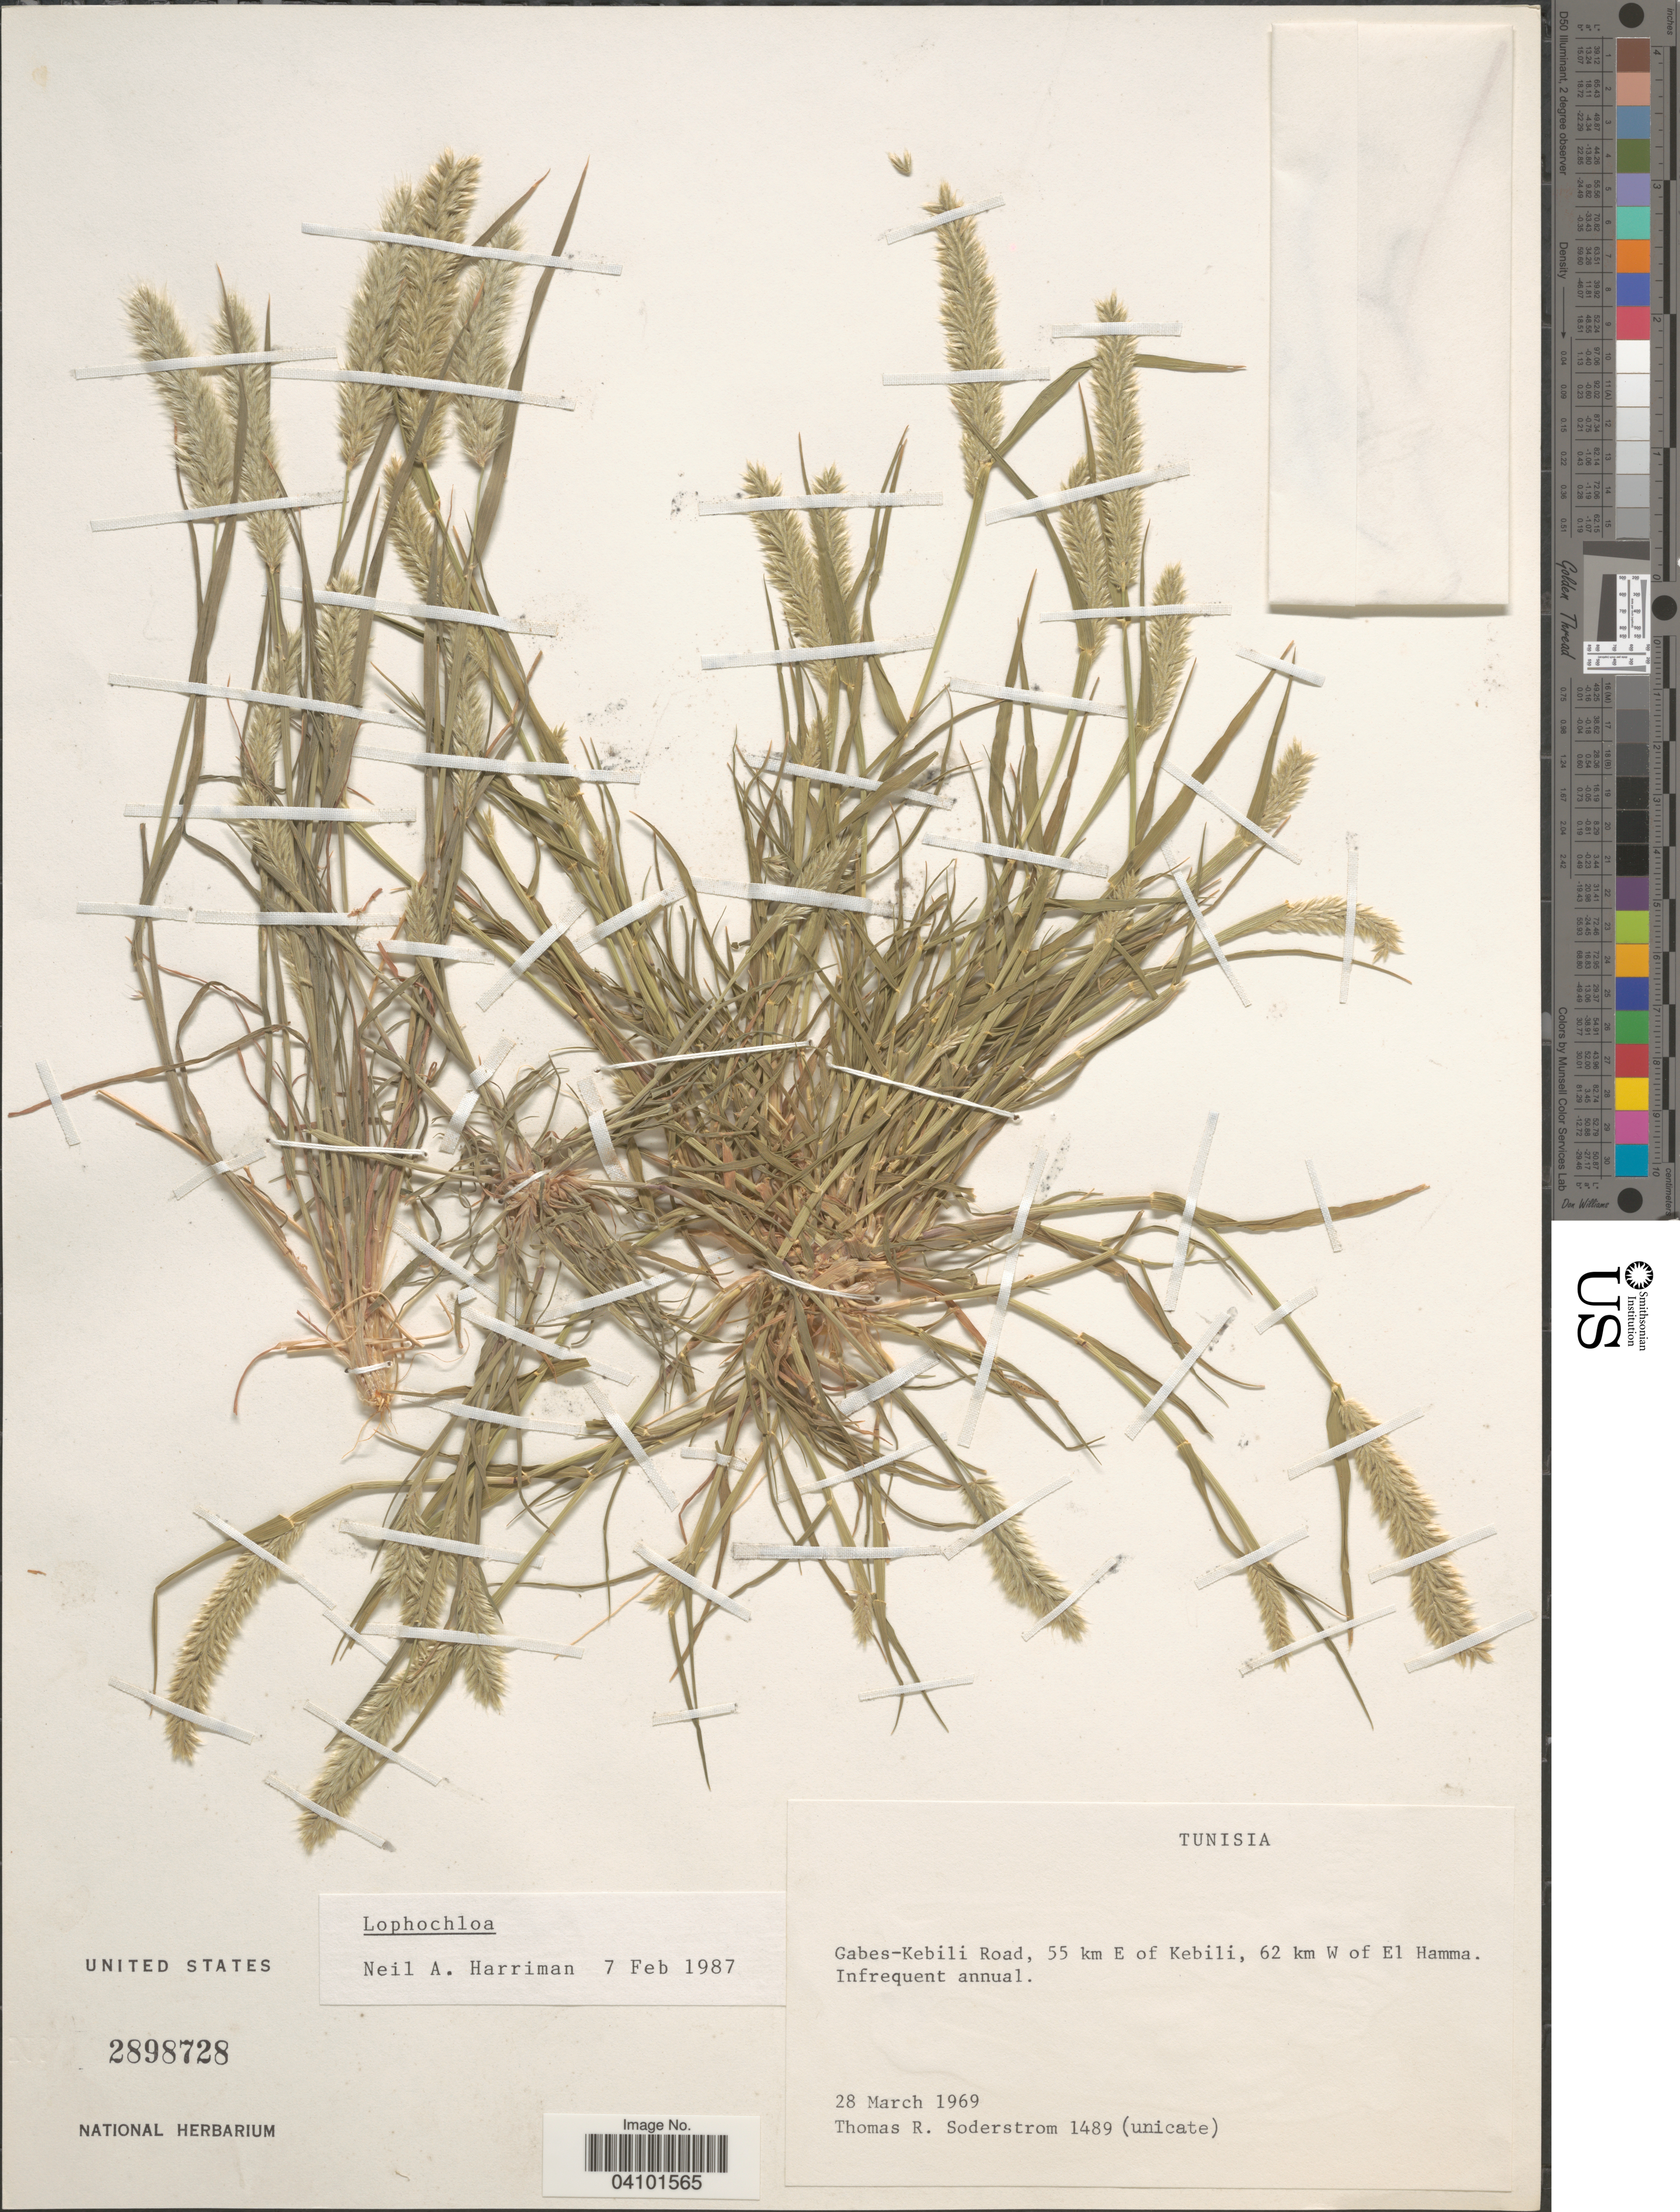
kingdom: Plantae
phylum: Tracheophyta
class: Liliopsida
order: Poales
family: Poaceae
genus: Rostraria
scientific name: Rostraria pumila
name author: (Desf.) Tzvelev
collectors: T. R. Soderstrom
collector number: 1489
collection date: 1969-03-28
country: Tunisia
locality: Gabes-Kebili Road, 55 km E of Kebili, 62 km W of El Hamma.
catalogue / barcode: US 2898728